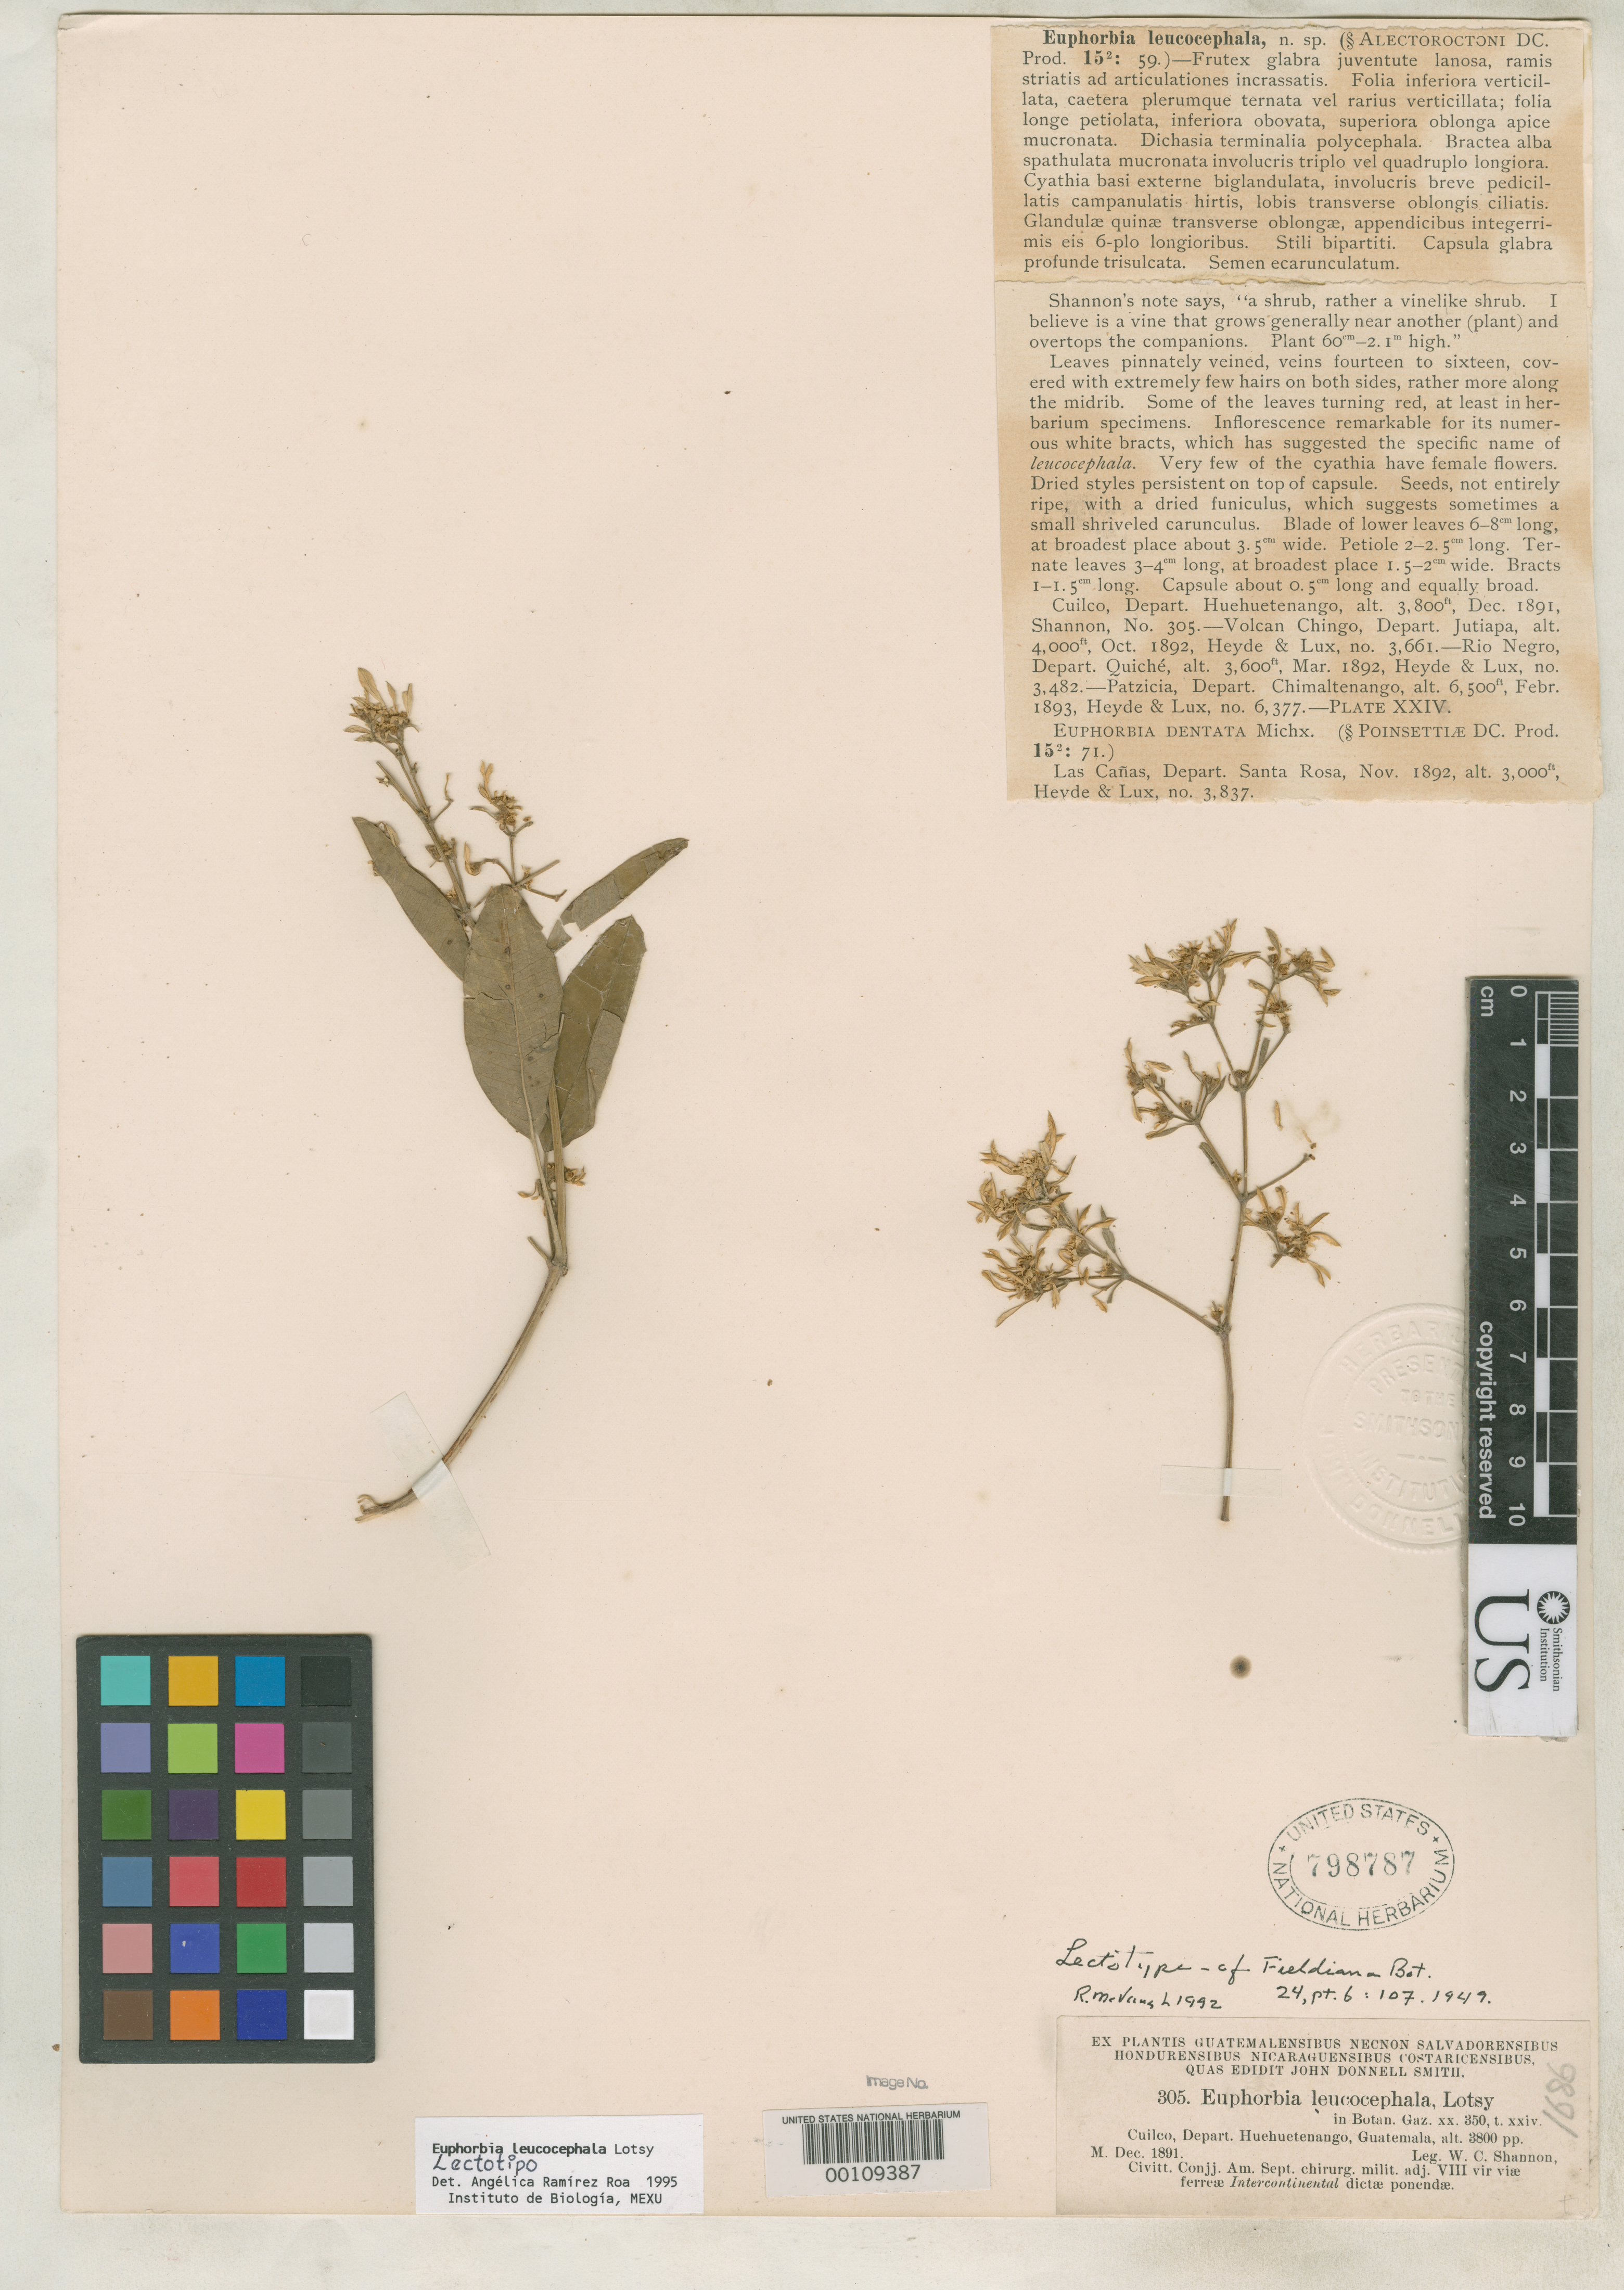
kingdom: Plantae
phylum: Tracheophyta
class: Magnoliopsida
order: Malpighiales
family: Euphorbiaceae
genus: Euphorbia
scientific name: Euphorbia leucocephala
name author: Lotsy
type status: Lectotype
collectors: W. C. Shannon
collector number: J.D.S. 305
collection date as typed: Dec 1891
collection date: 1891-12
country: Guatemala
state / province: Huehuetenango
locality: Cuilco.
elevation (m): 1158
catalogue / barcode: US 798787